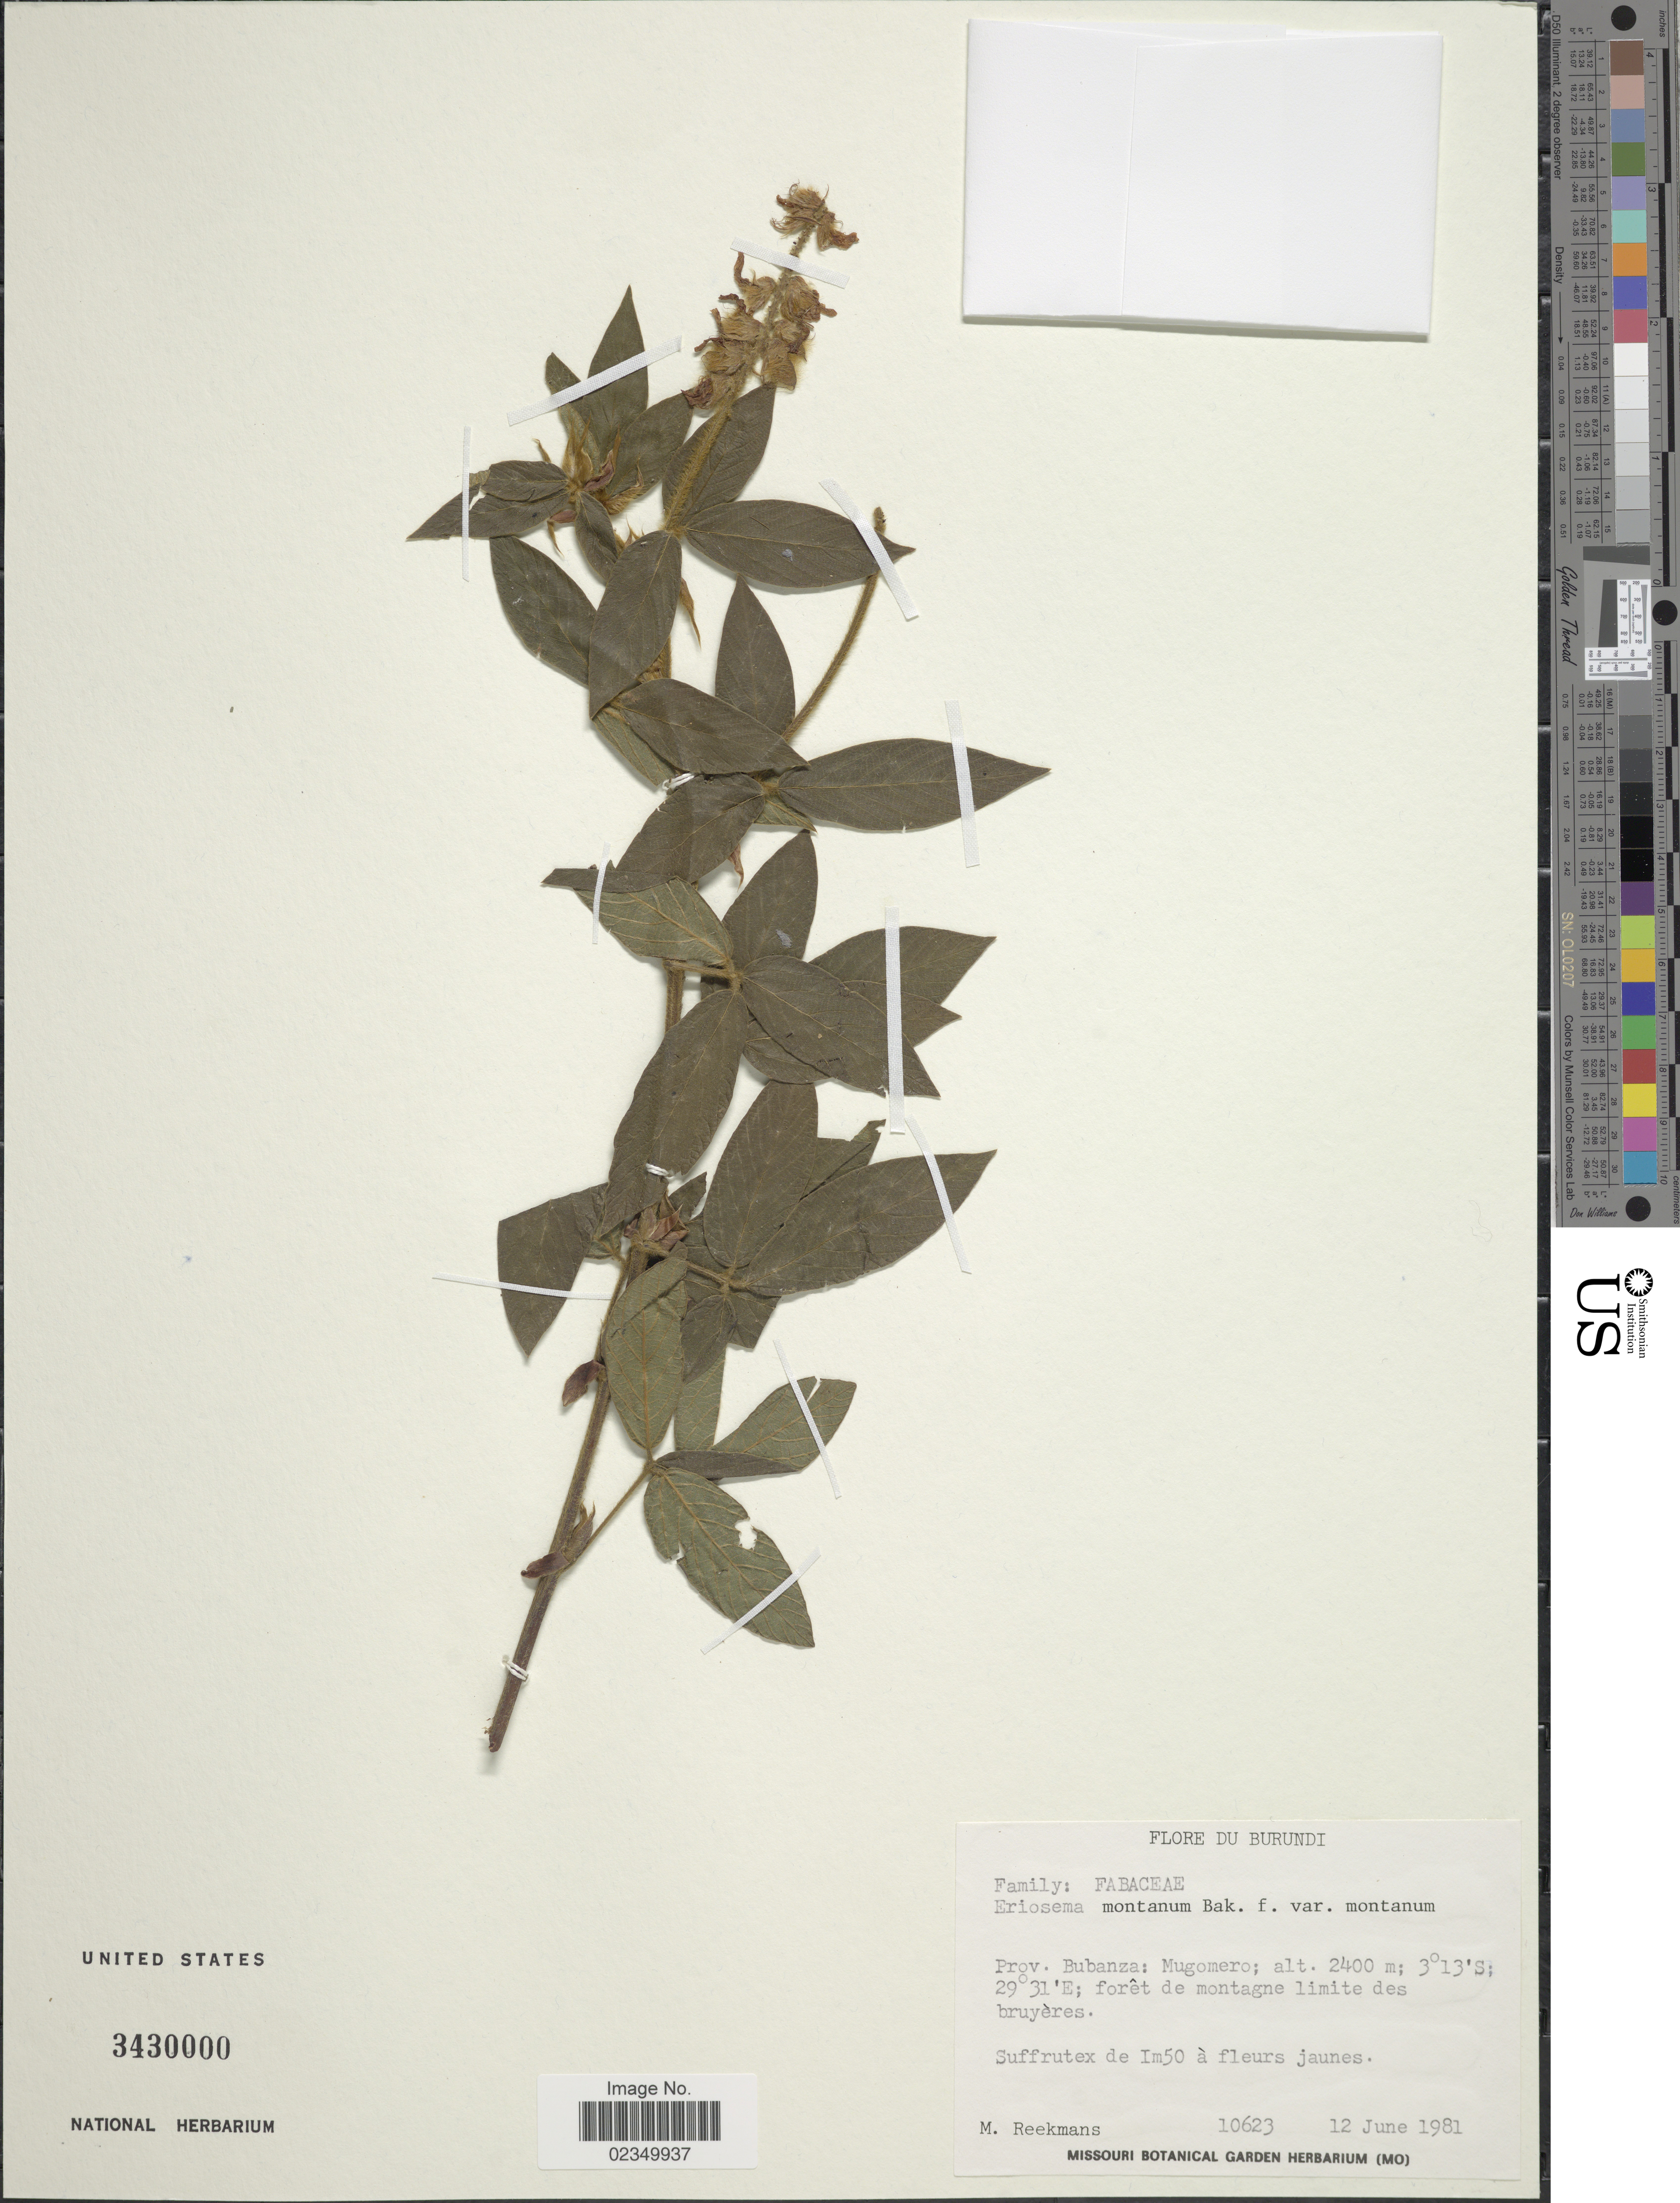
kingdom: Plantae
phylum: Tracheophyta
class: Magnoliopsida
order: Fabales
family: Fabaceae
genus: Eriosema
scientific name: Eriosema montanum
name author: Baker f.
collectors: M. Reekmans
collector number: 10623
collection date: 1981-06-12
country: Burundi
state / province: Bubanza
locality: Du Burundi, Mugomero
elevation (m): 2400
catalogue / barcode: US 3430000